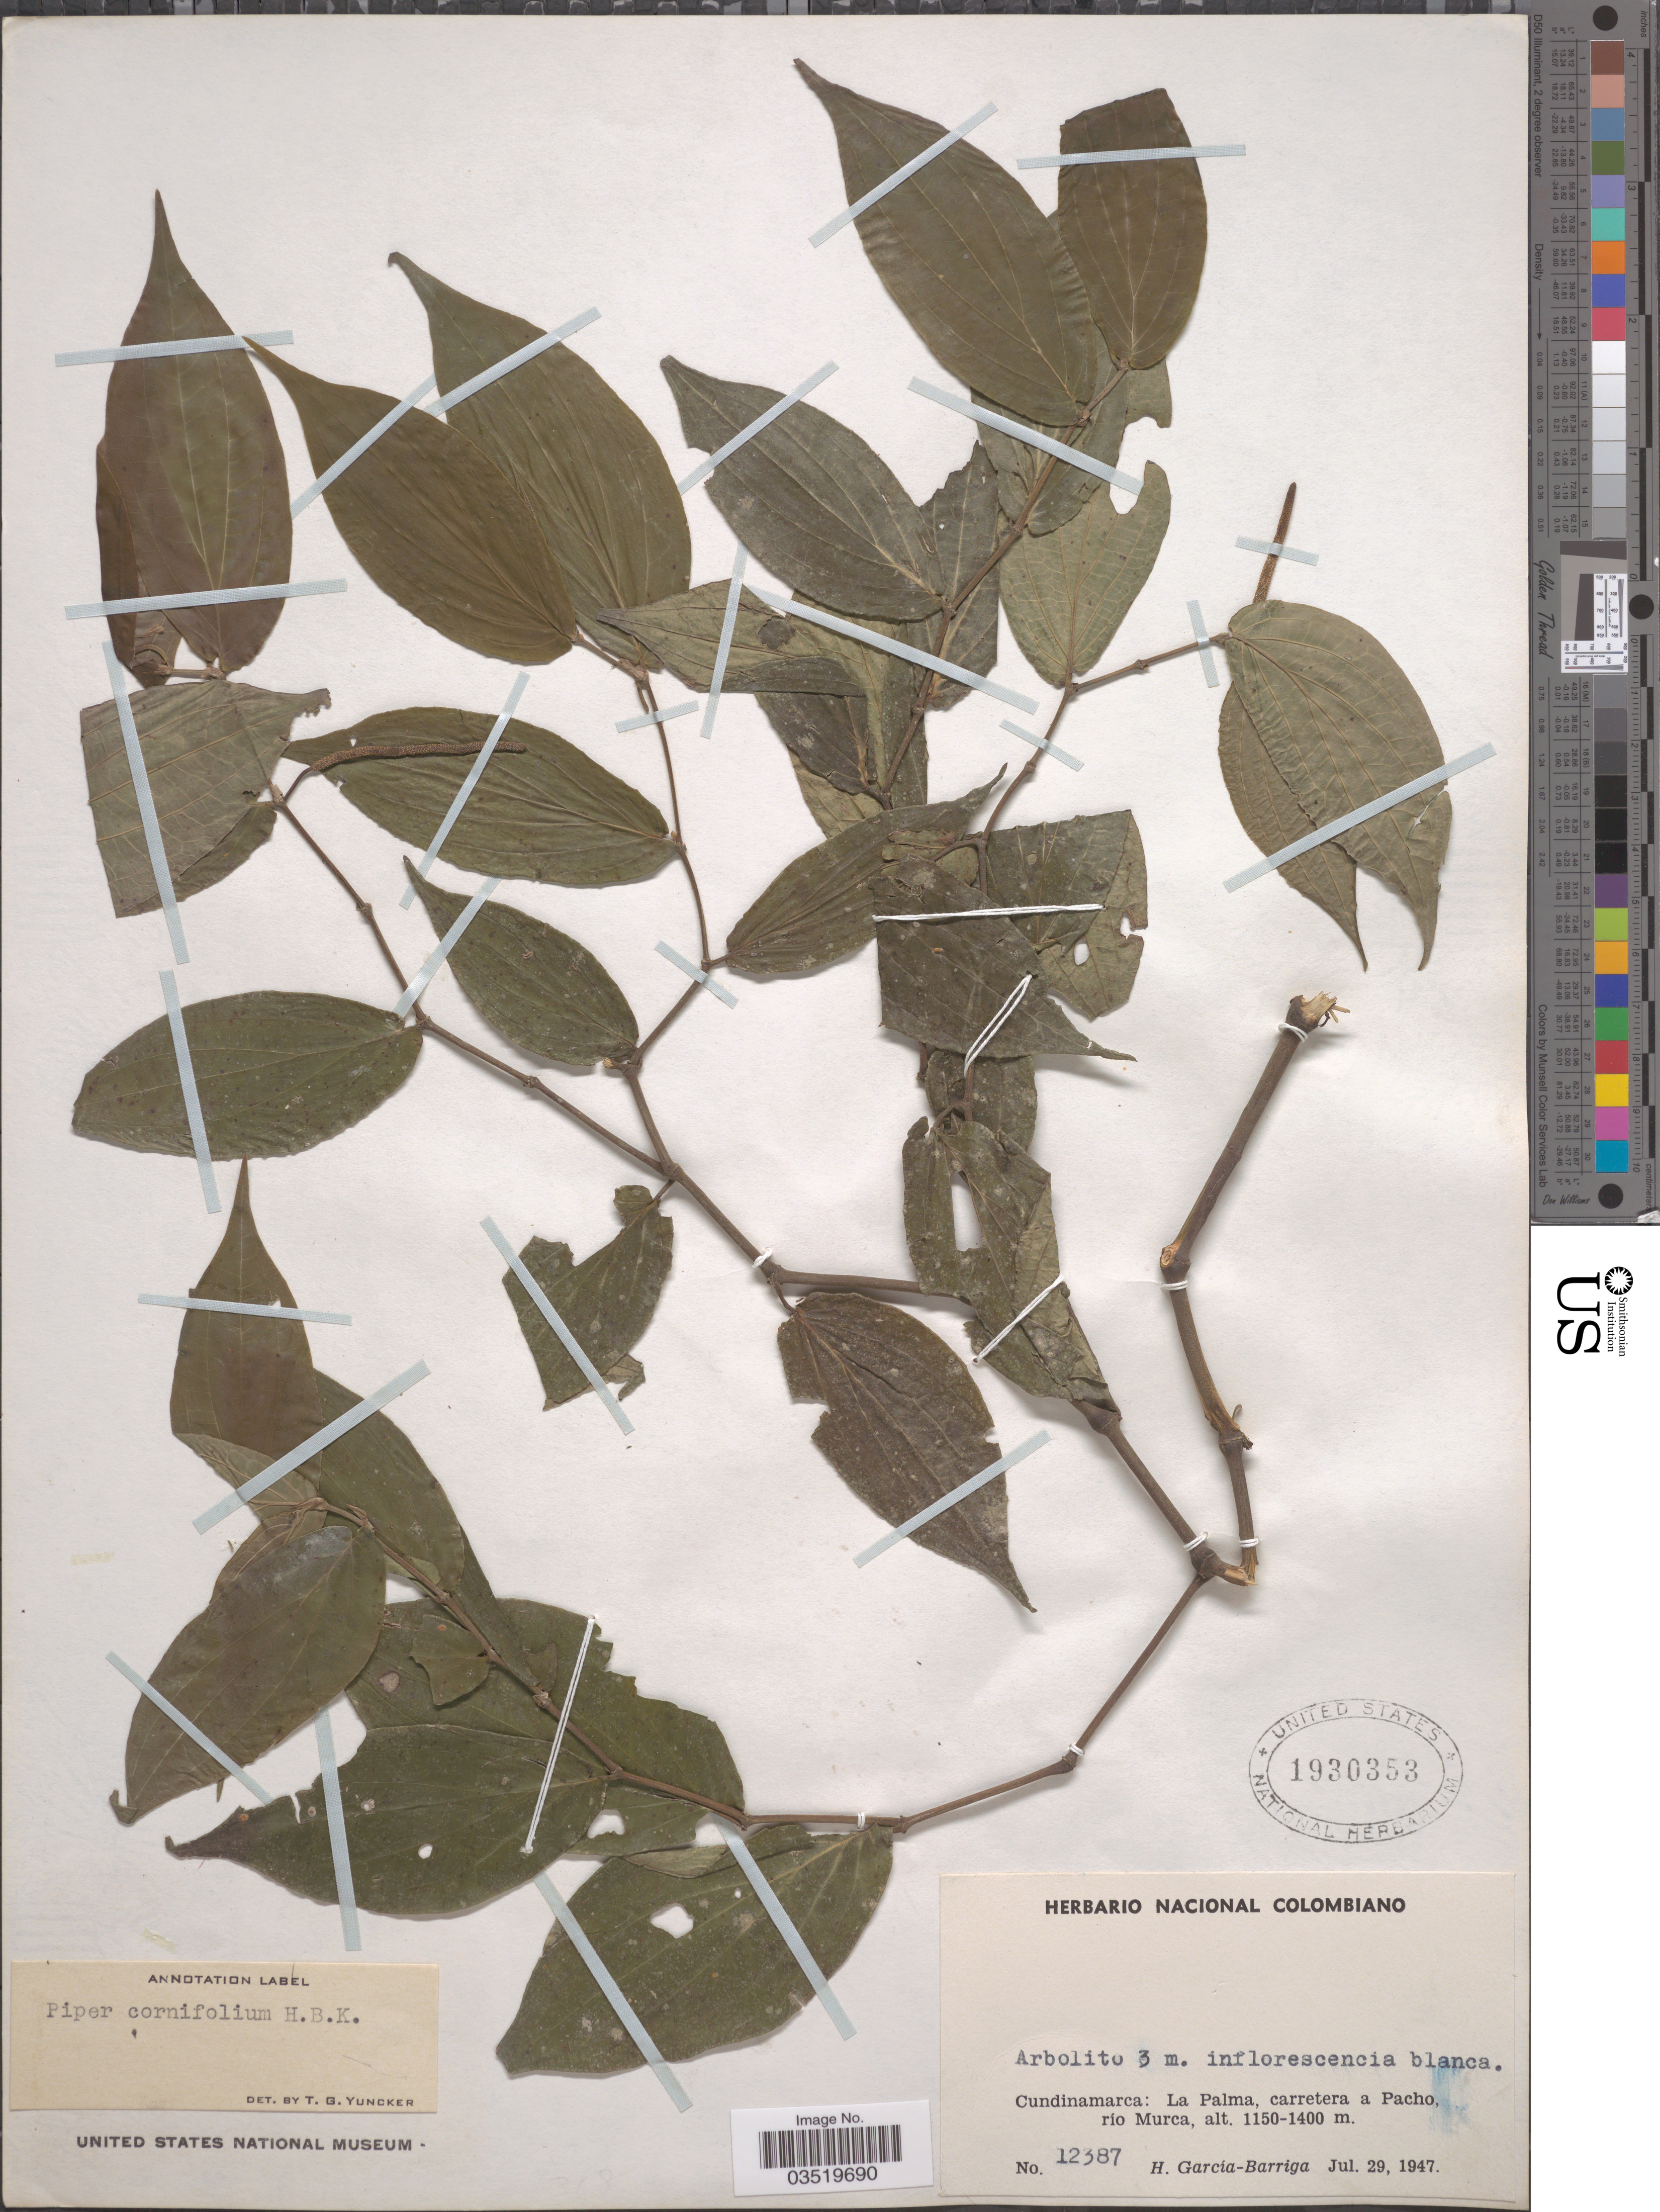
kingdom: Plantae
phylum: Tracheophyta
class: Magnoliopsida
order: Piperales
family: Piperaceae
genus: Piper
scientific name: Piper cornifolium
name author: Kunth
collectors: H. García Barriga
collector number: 12387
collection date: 1947-07-29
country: Colombia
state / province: Cundinamarca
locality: La Palma, carretera a Pacho, río Murca.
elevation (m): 1150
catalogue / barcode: US 1930353